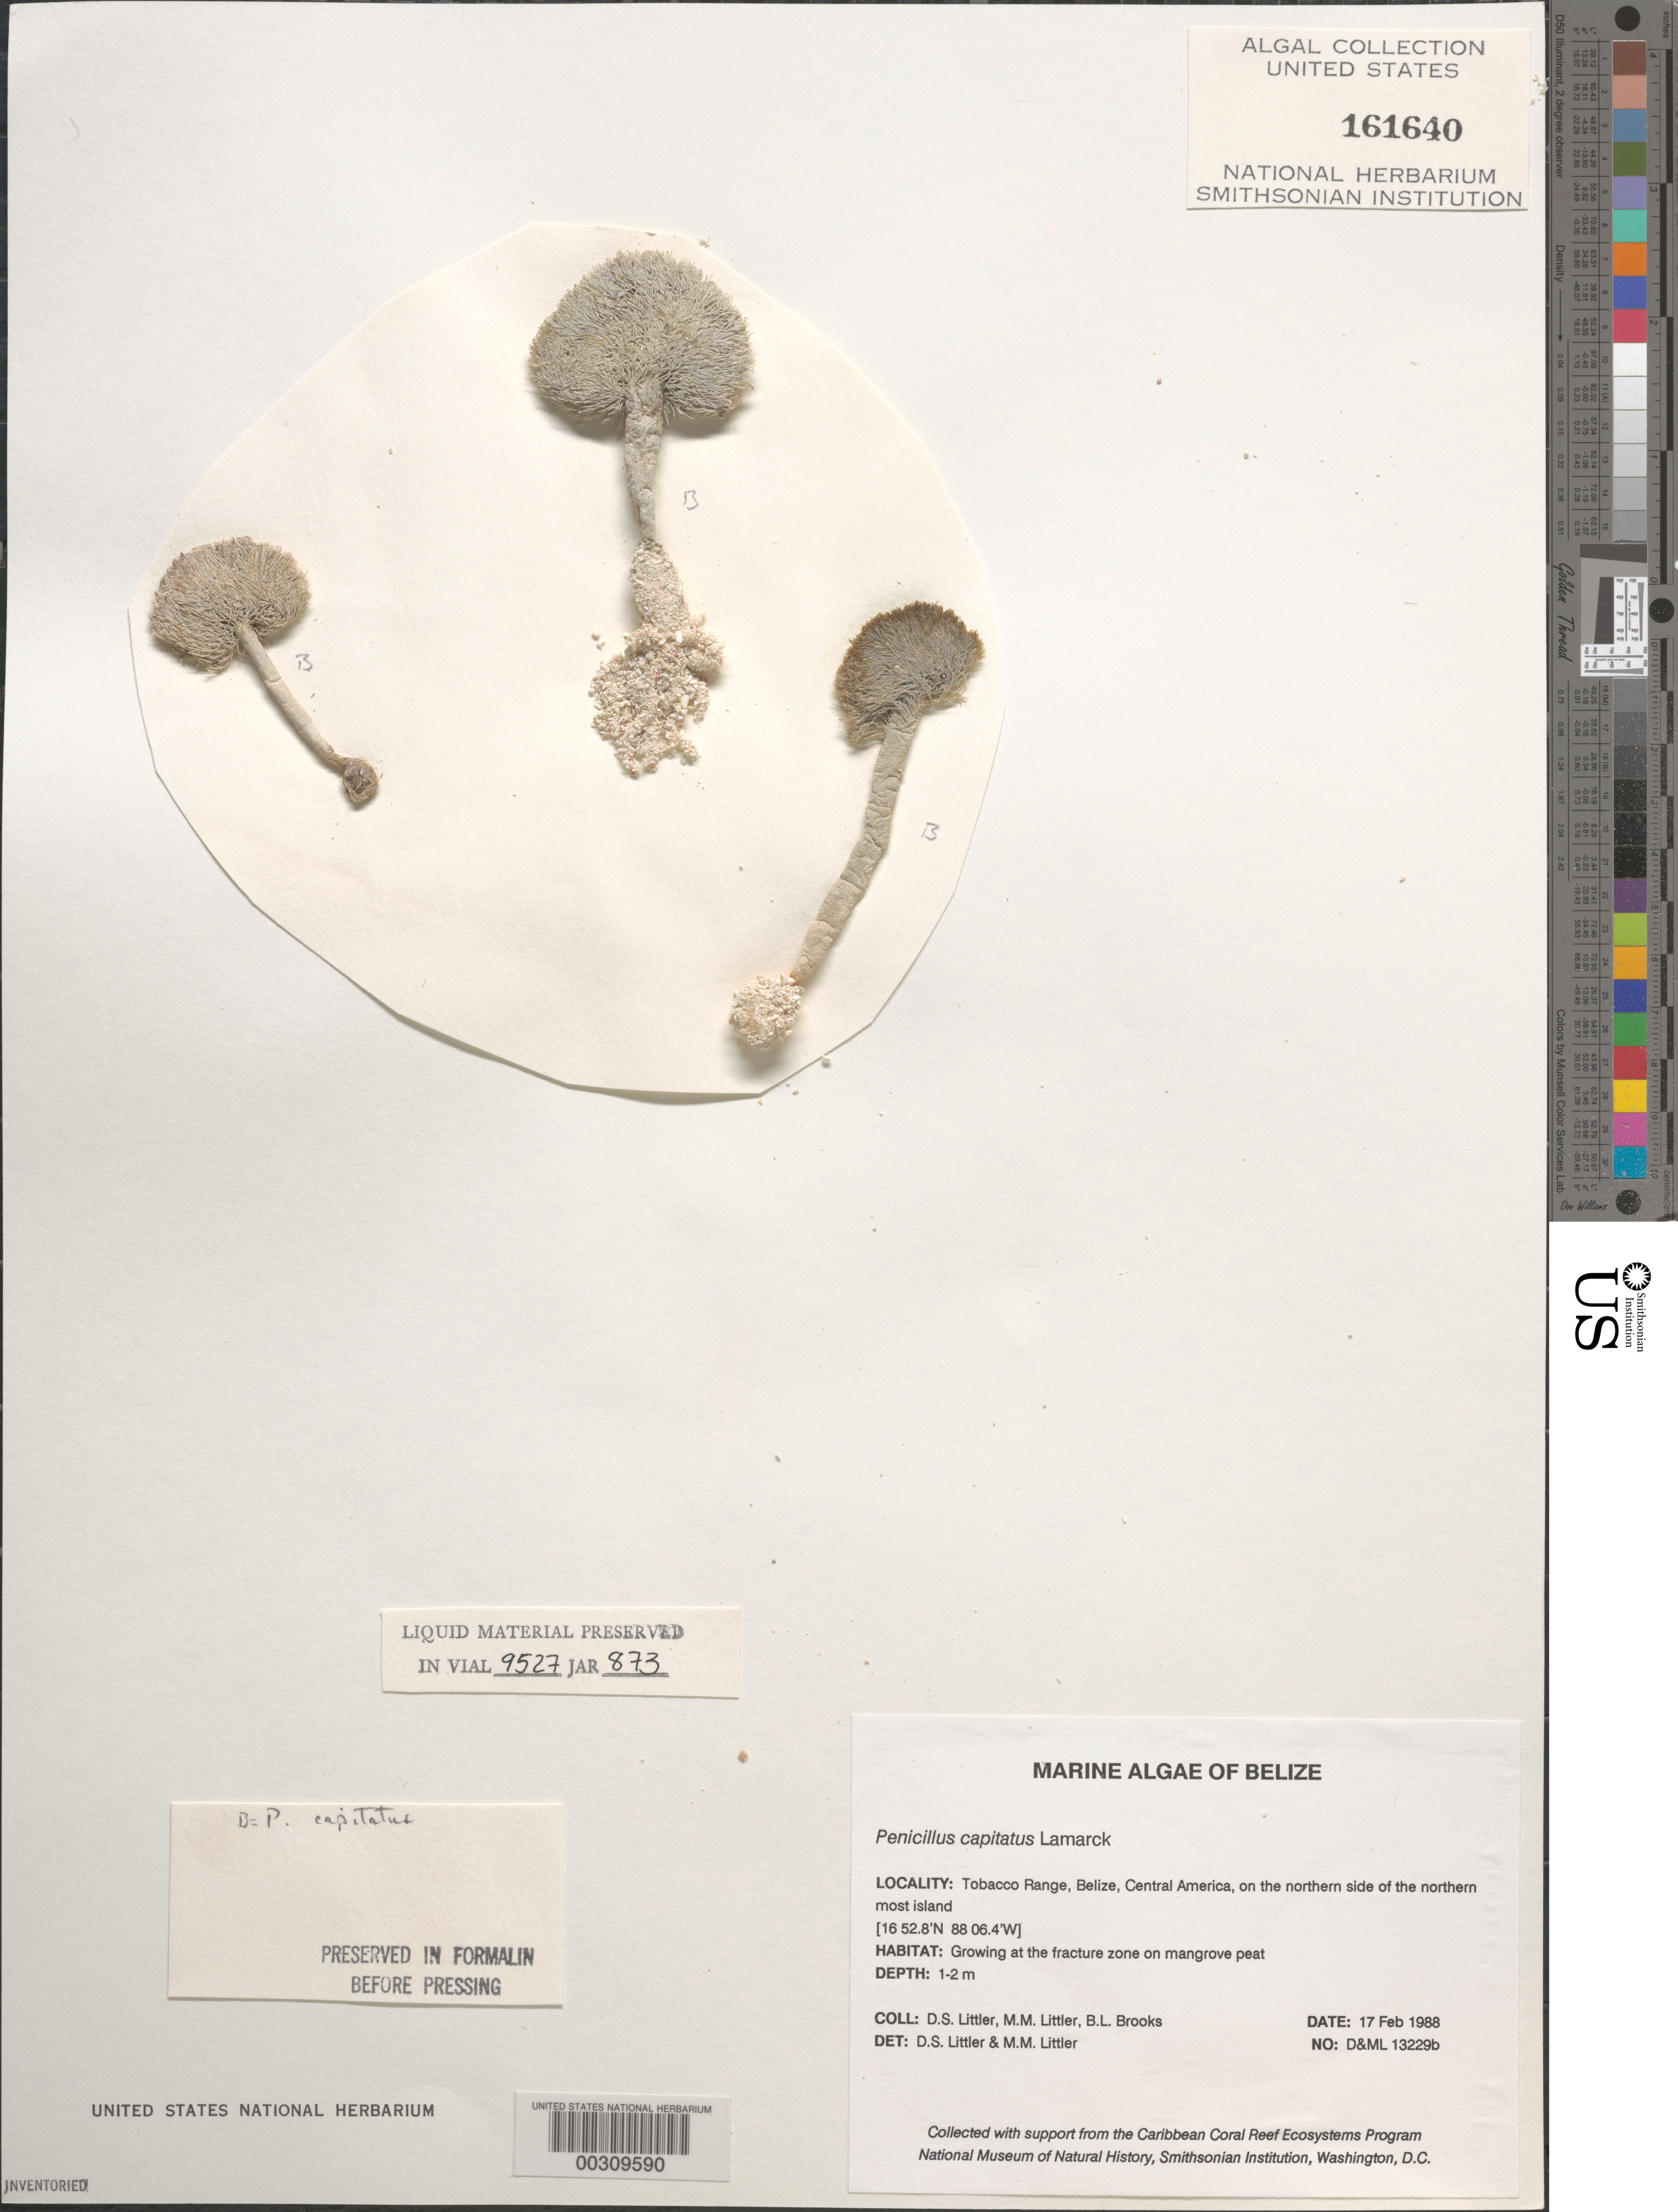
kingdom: Plantae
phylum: Chlorophyta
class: Ulvophyceae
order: Bryopsidales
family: Udoteaceae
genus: Penicillus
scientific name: Penicillus capitatus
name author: Lam.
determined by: Littler, D. S.; Littler, M. M.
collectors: D. S. Littler, M. M. Littler & B. Brooks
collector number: D&ML 13229b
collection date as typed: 17 Feb 1988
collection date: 1988-02-17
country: Belize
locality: Tobacco Range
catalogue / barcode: US 161640